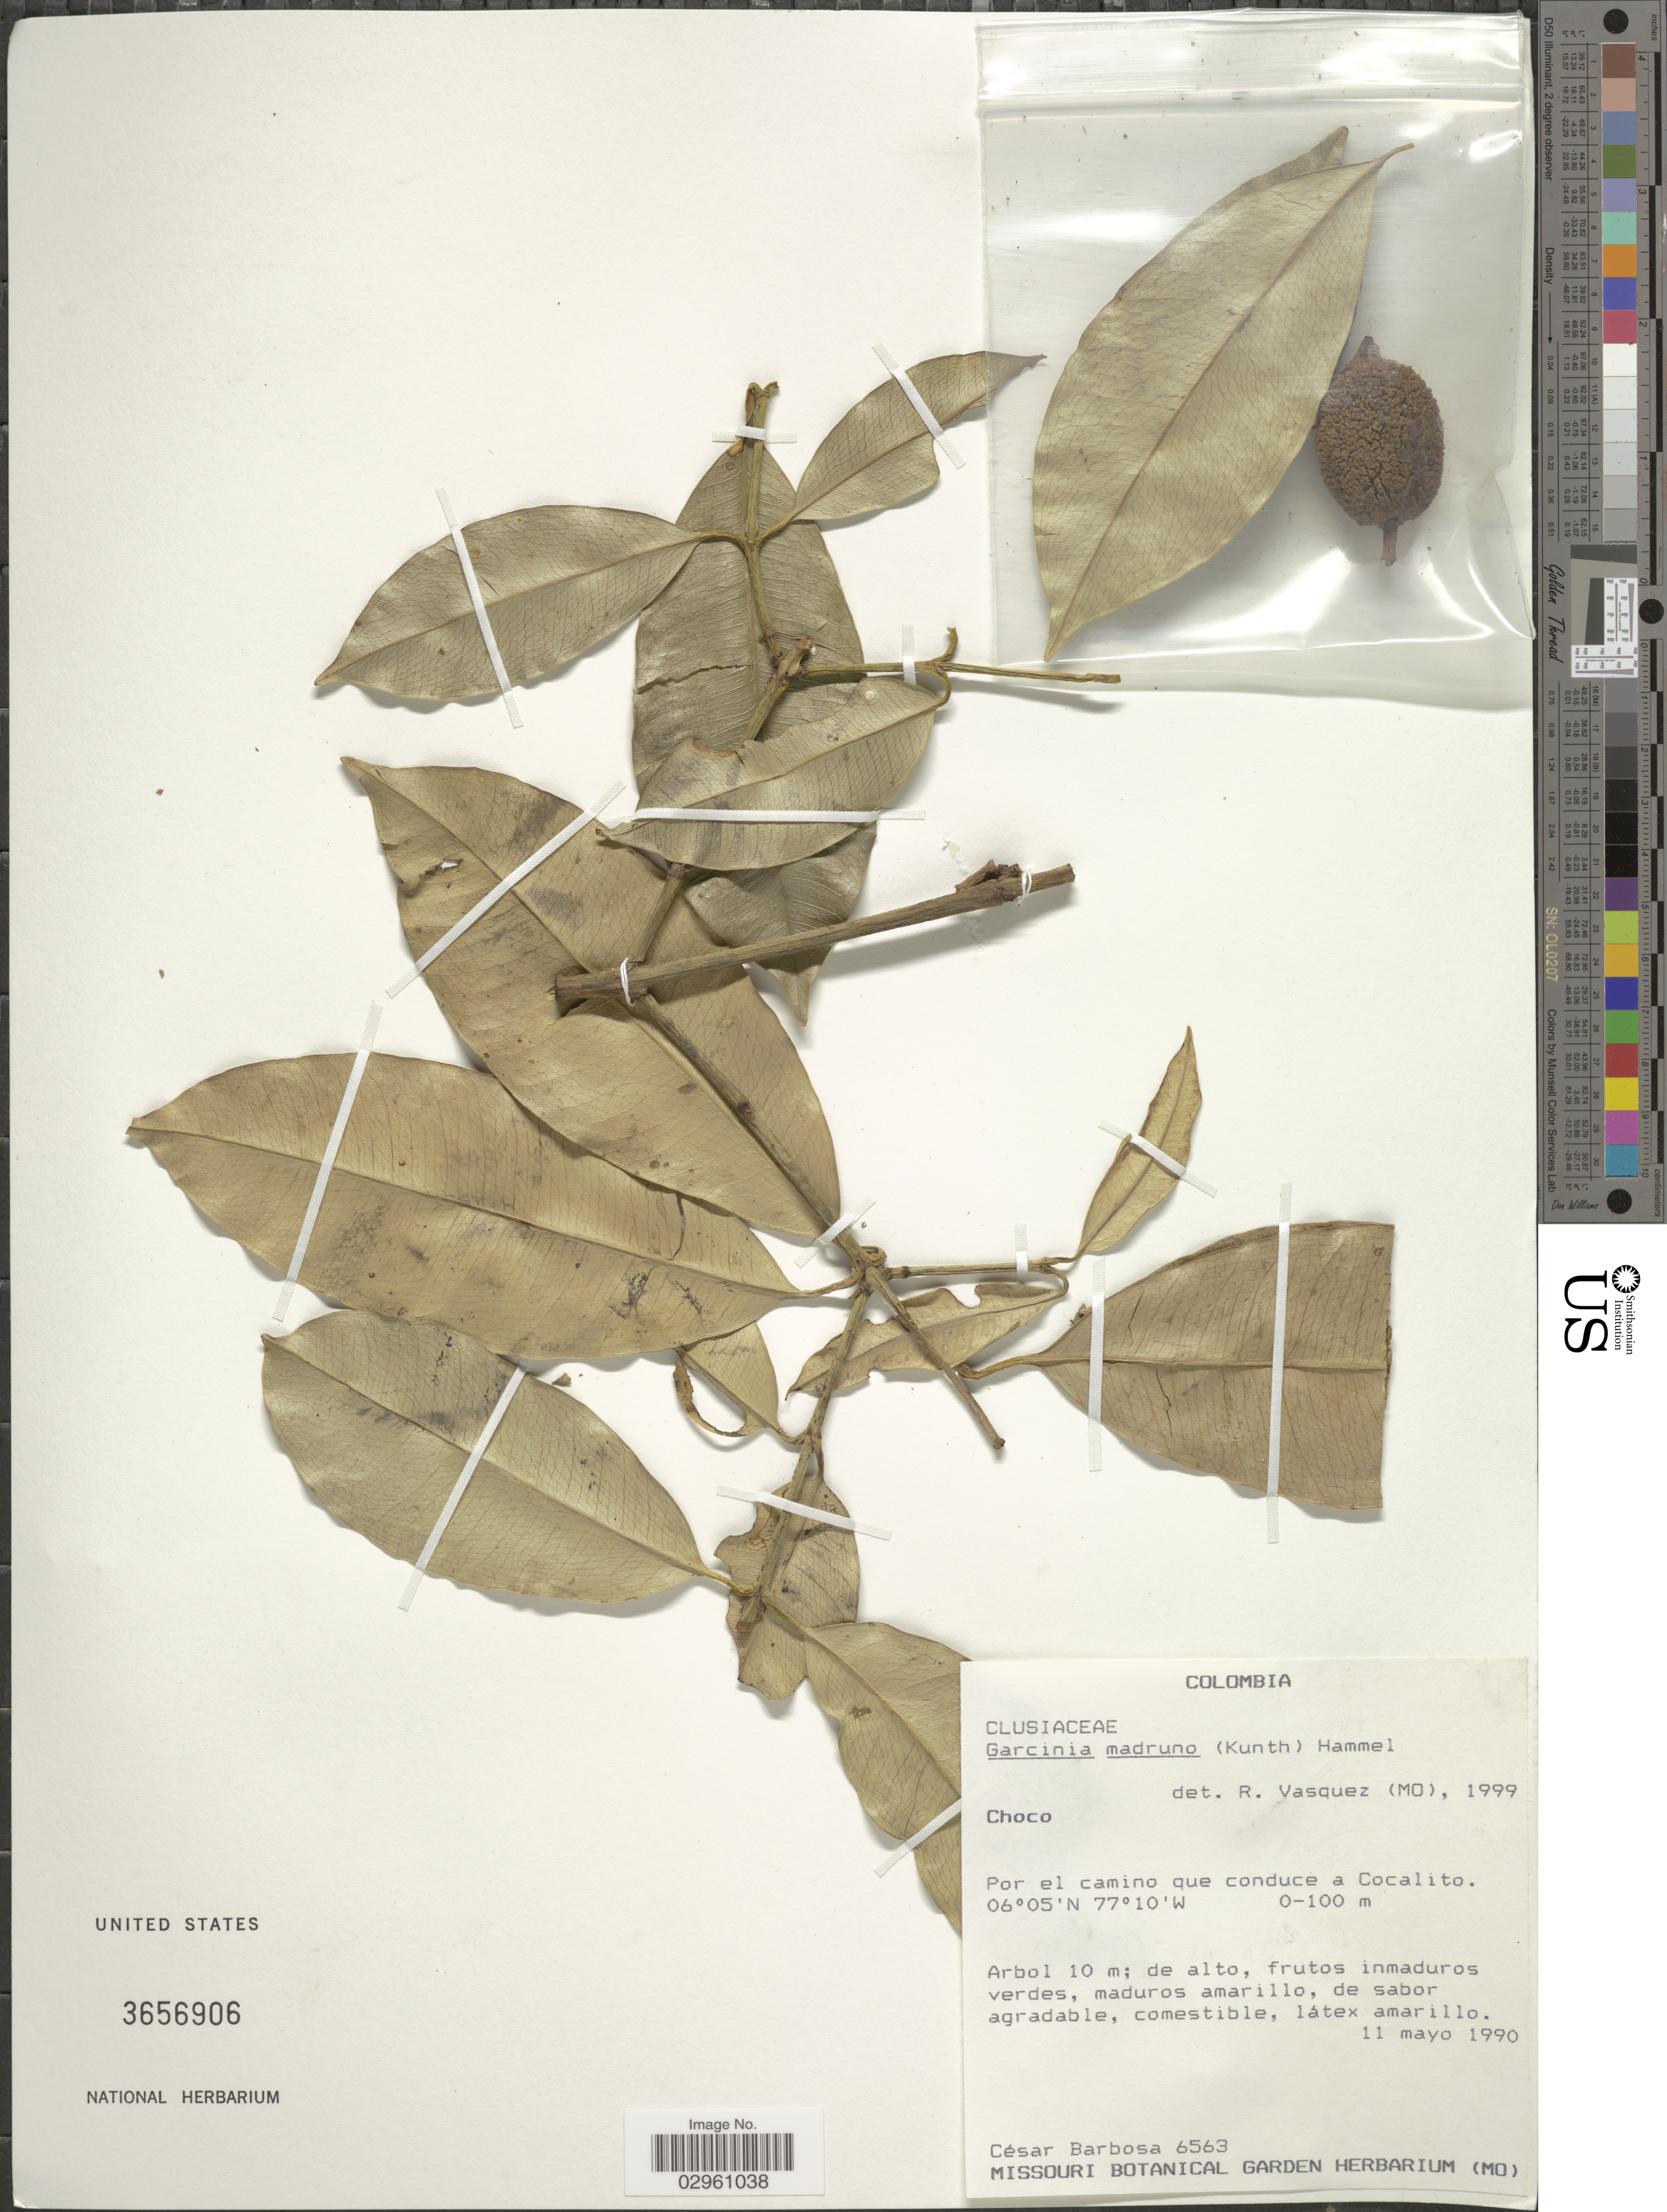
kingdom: Plantae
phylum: Tracheophyta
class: Magnoliopsida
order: Malpighiales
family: Clusiaceae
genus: Garcinia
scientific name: Garcinia madruno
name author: (Kunth) Hammel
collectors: C. E. Barbosa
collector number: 6563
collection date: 1990-05-11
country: Colombia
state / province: Chocó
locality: Por el camino que conduce a Cocalito.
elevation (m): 0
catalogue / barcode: US 3656906